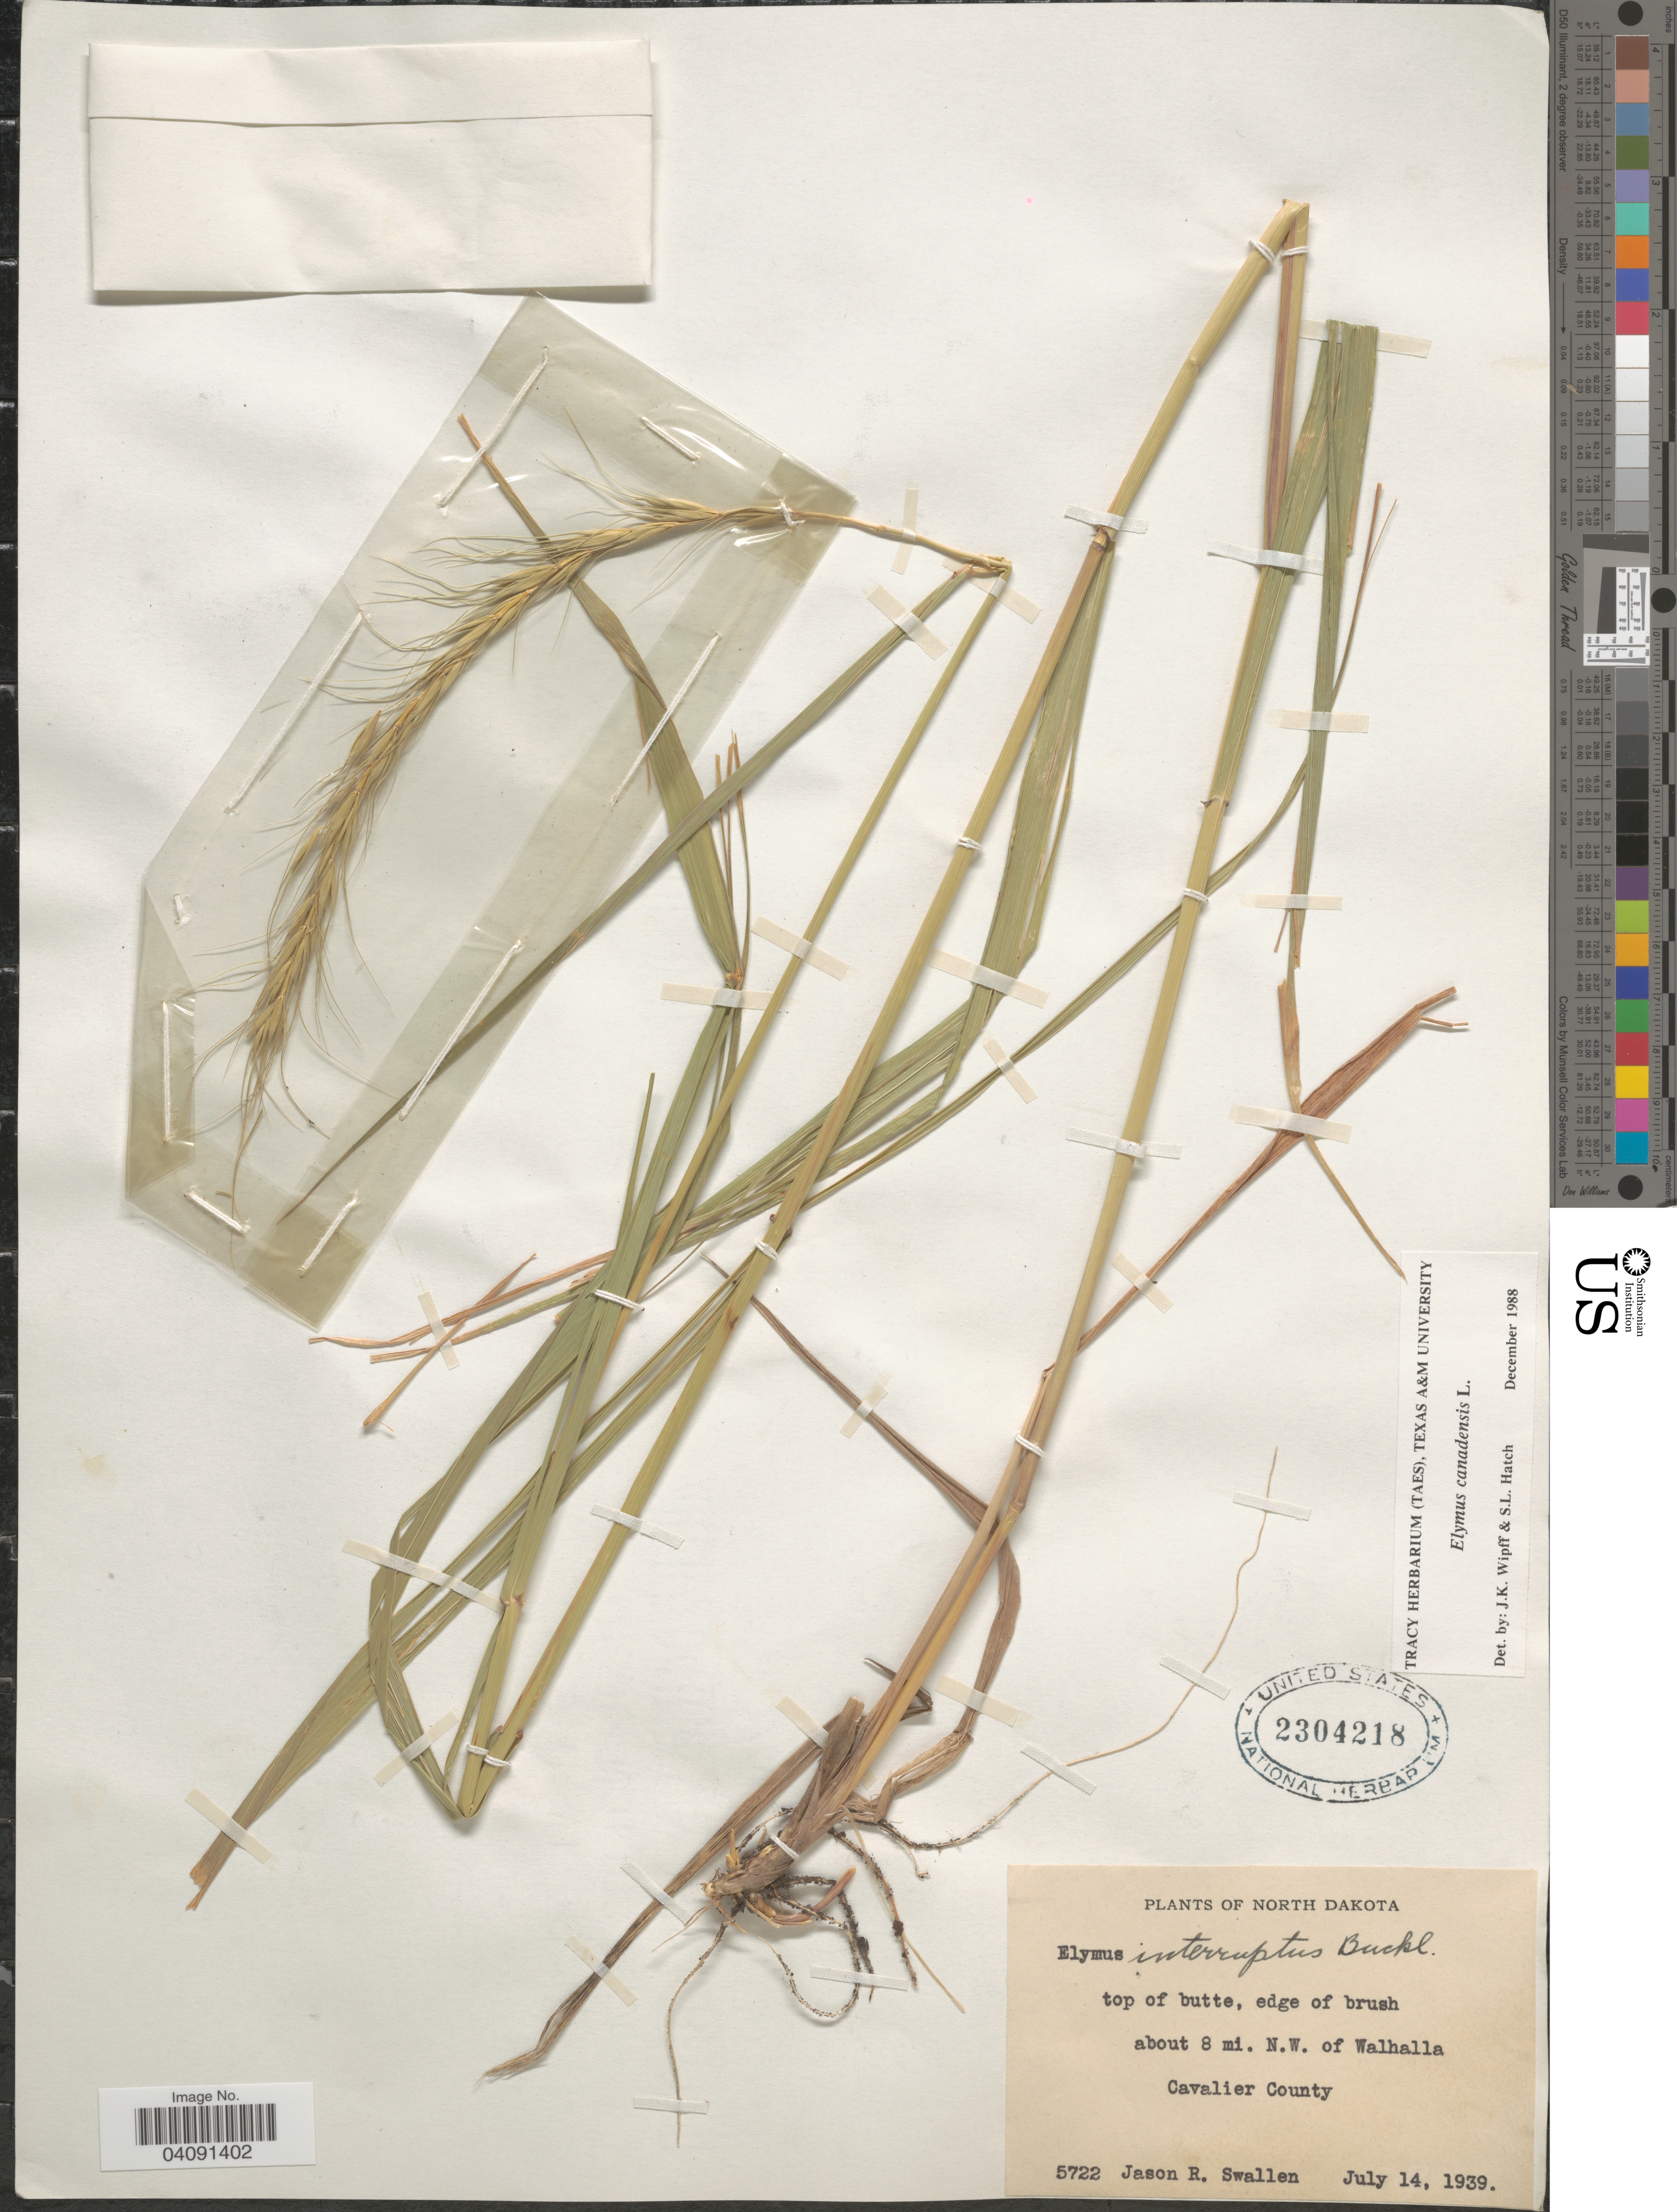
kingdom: Plantae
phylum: Tracheophyta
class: Liliopsida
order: Poales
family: Poaceae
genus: Elymus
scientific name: Elymus canadensis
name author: L.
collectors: J. R. Swallen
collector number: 5722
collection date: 1939-07-14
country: United States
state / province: North Dakota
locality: Top of butte, edge of brush. About 8 mi. N.W. of Walhalla. Cavalier County.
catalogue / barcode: US 2304218